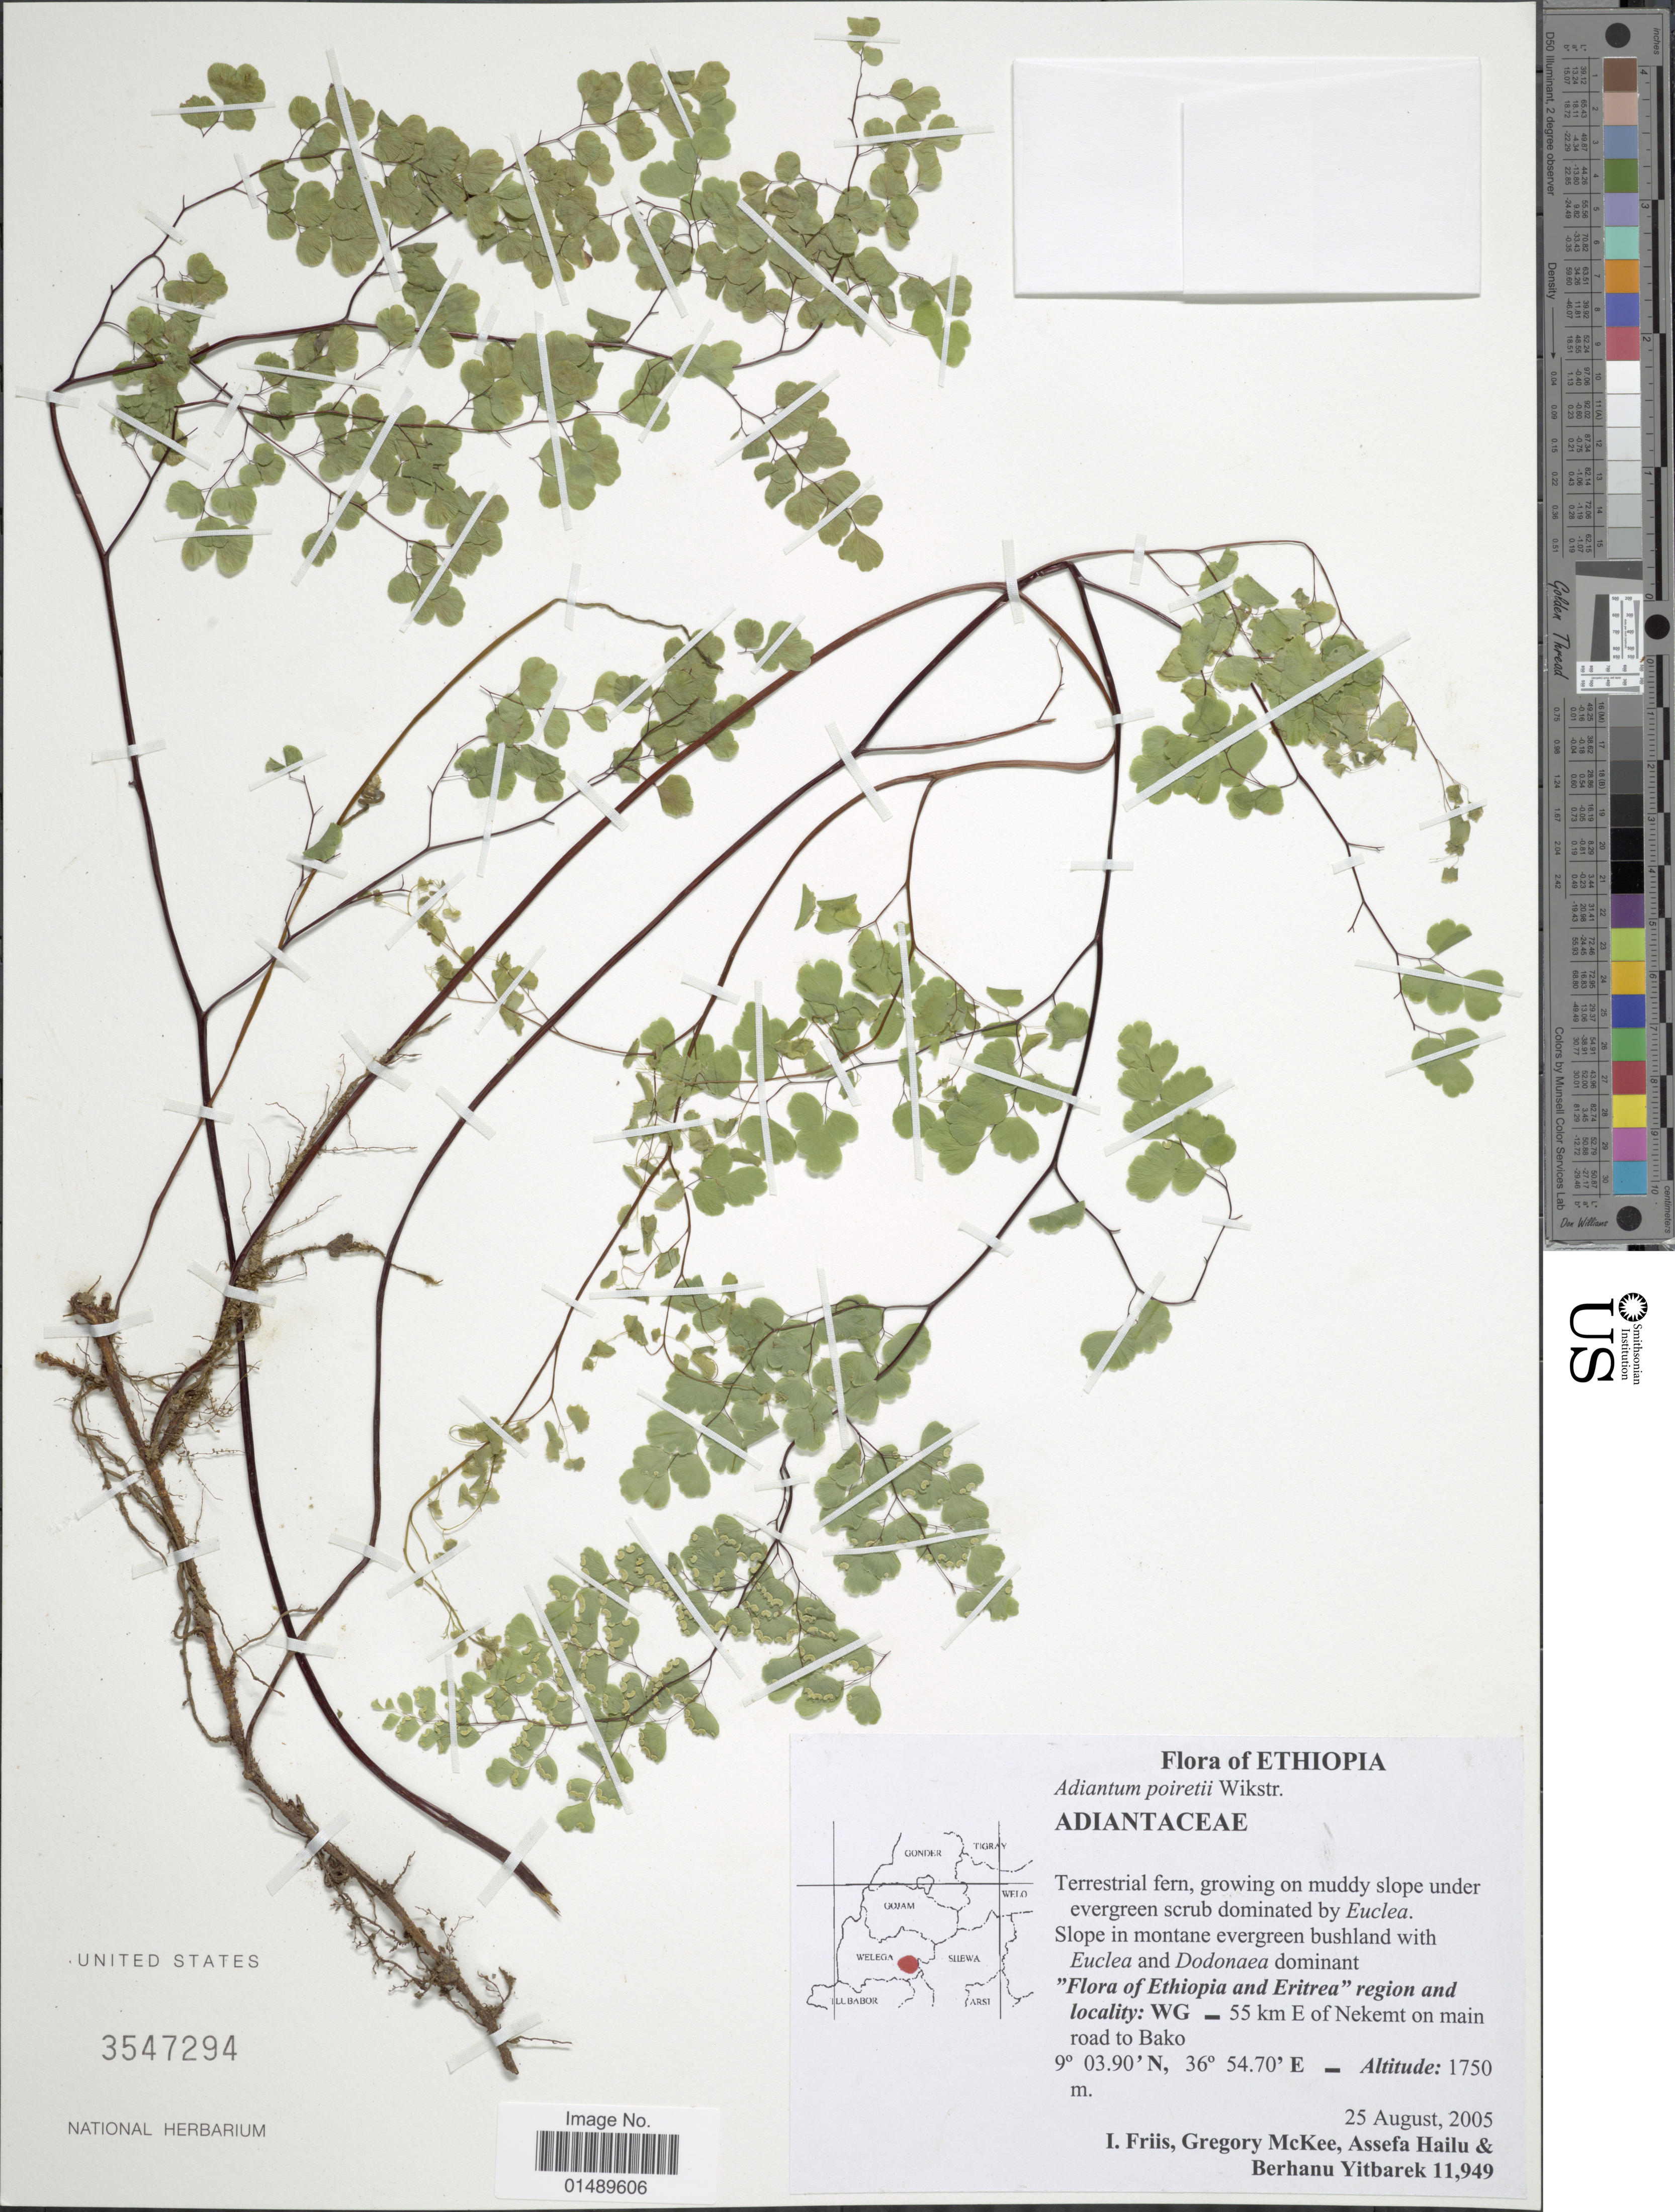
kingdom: Plantae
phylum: Tracheophyta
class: Polypodiopsida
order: Polypodiales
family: Pteridaceae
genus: Adiantum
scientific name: Adiantum poiretii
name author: Wikstr.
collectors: I. Friis, G. S. McKee, A. Hailu & B. Yitbarek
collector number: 11949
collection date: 2005-08-25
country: Ethiopia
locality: Ethiopia and Eritrea, region and locality: WG - 55 km E of Nekemt on Main road to Bako.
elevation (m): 1750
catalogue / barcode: US 3547294